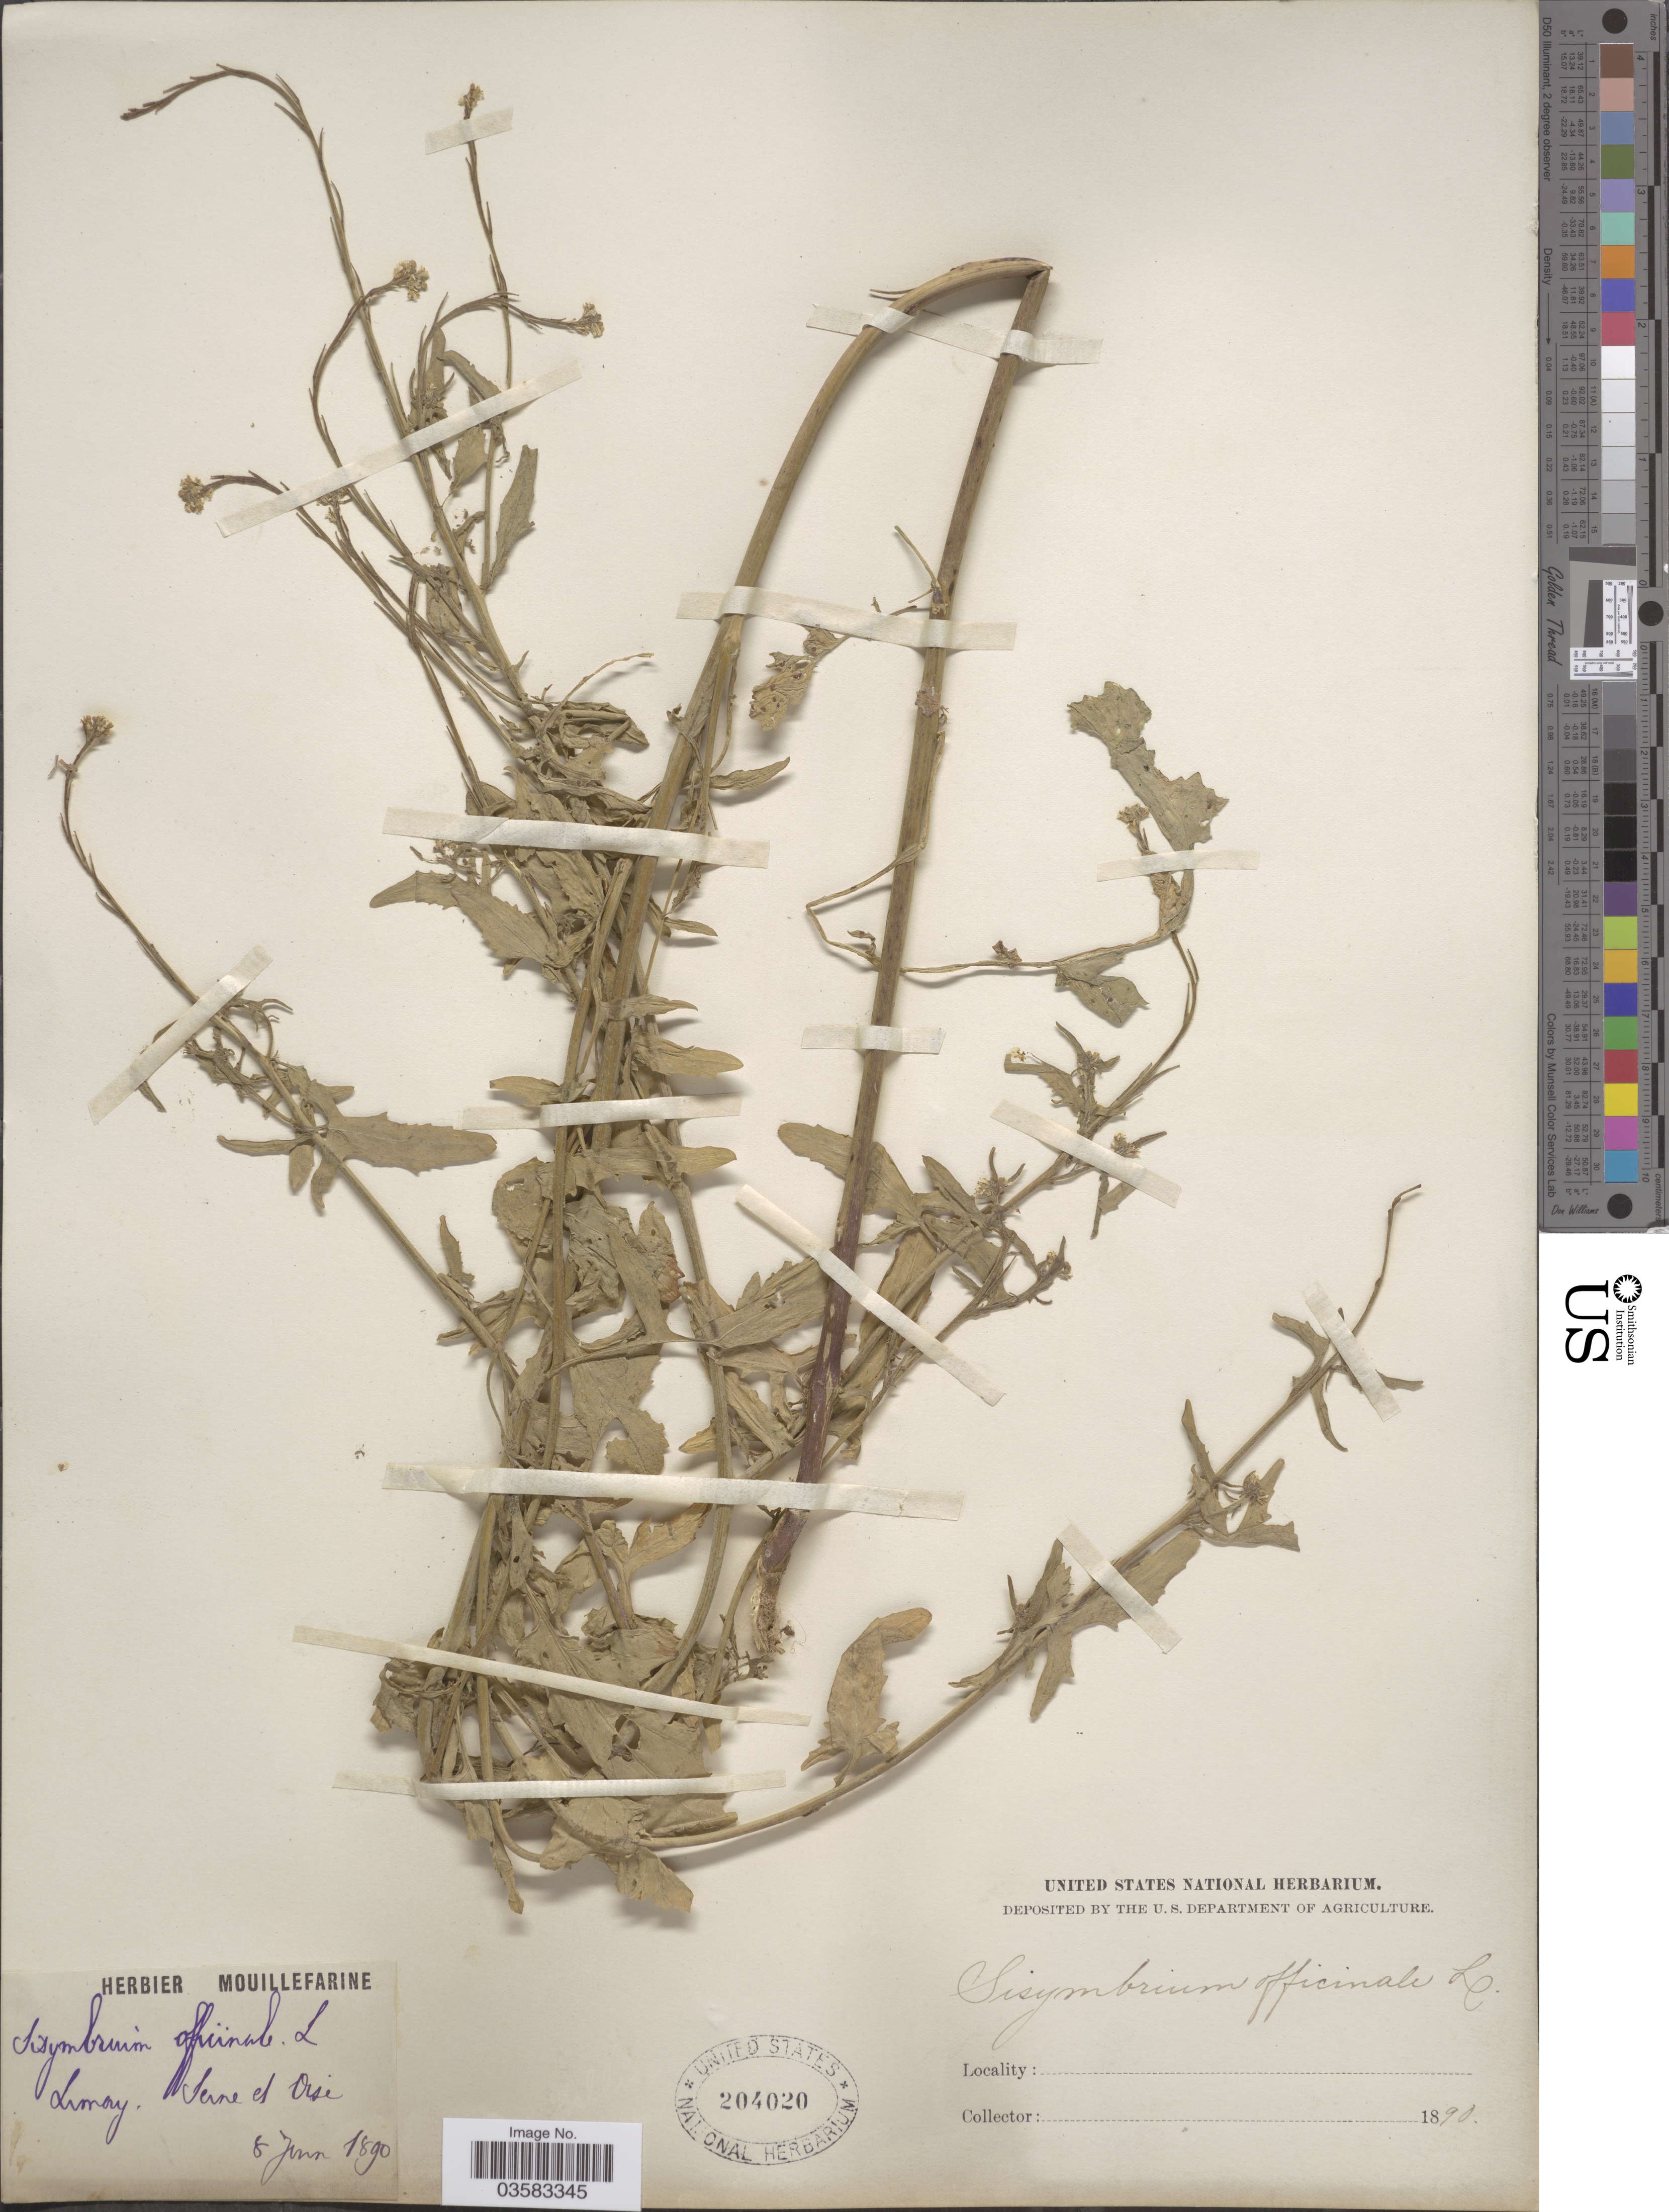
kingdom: Plantae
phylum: Tracheophyta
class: Magnoliopsida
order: Brassicales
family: Brassicaceae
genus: Sisymbrium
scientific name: Sisymbrium officinale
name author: (L.) Scop.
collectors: ex herb. Mouillefarine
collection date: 1890-06-08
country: France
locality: Limay. Seine et Oise.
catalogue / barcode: US 204020